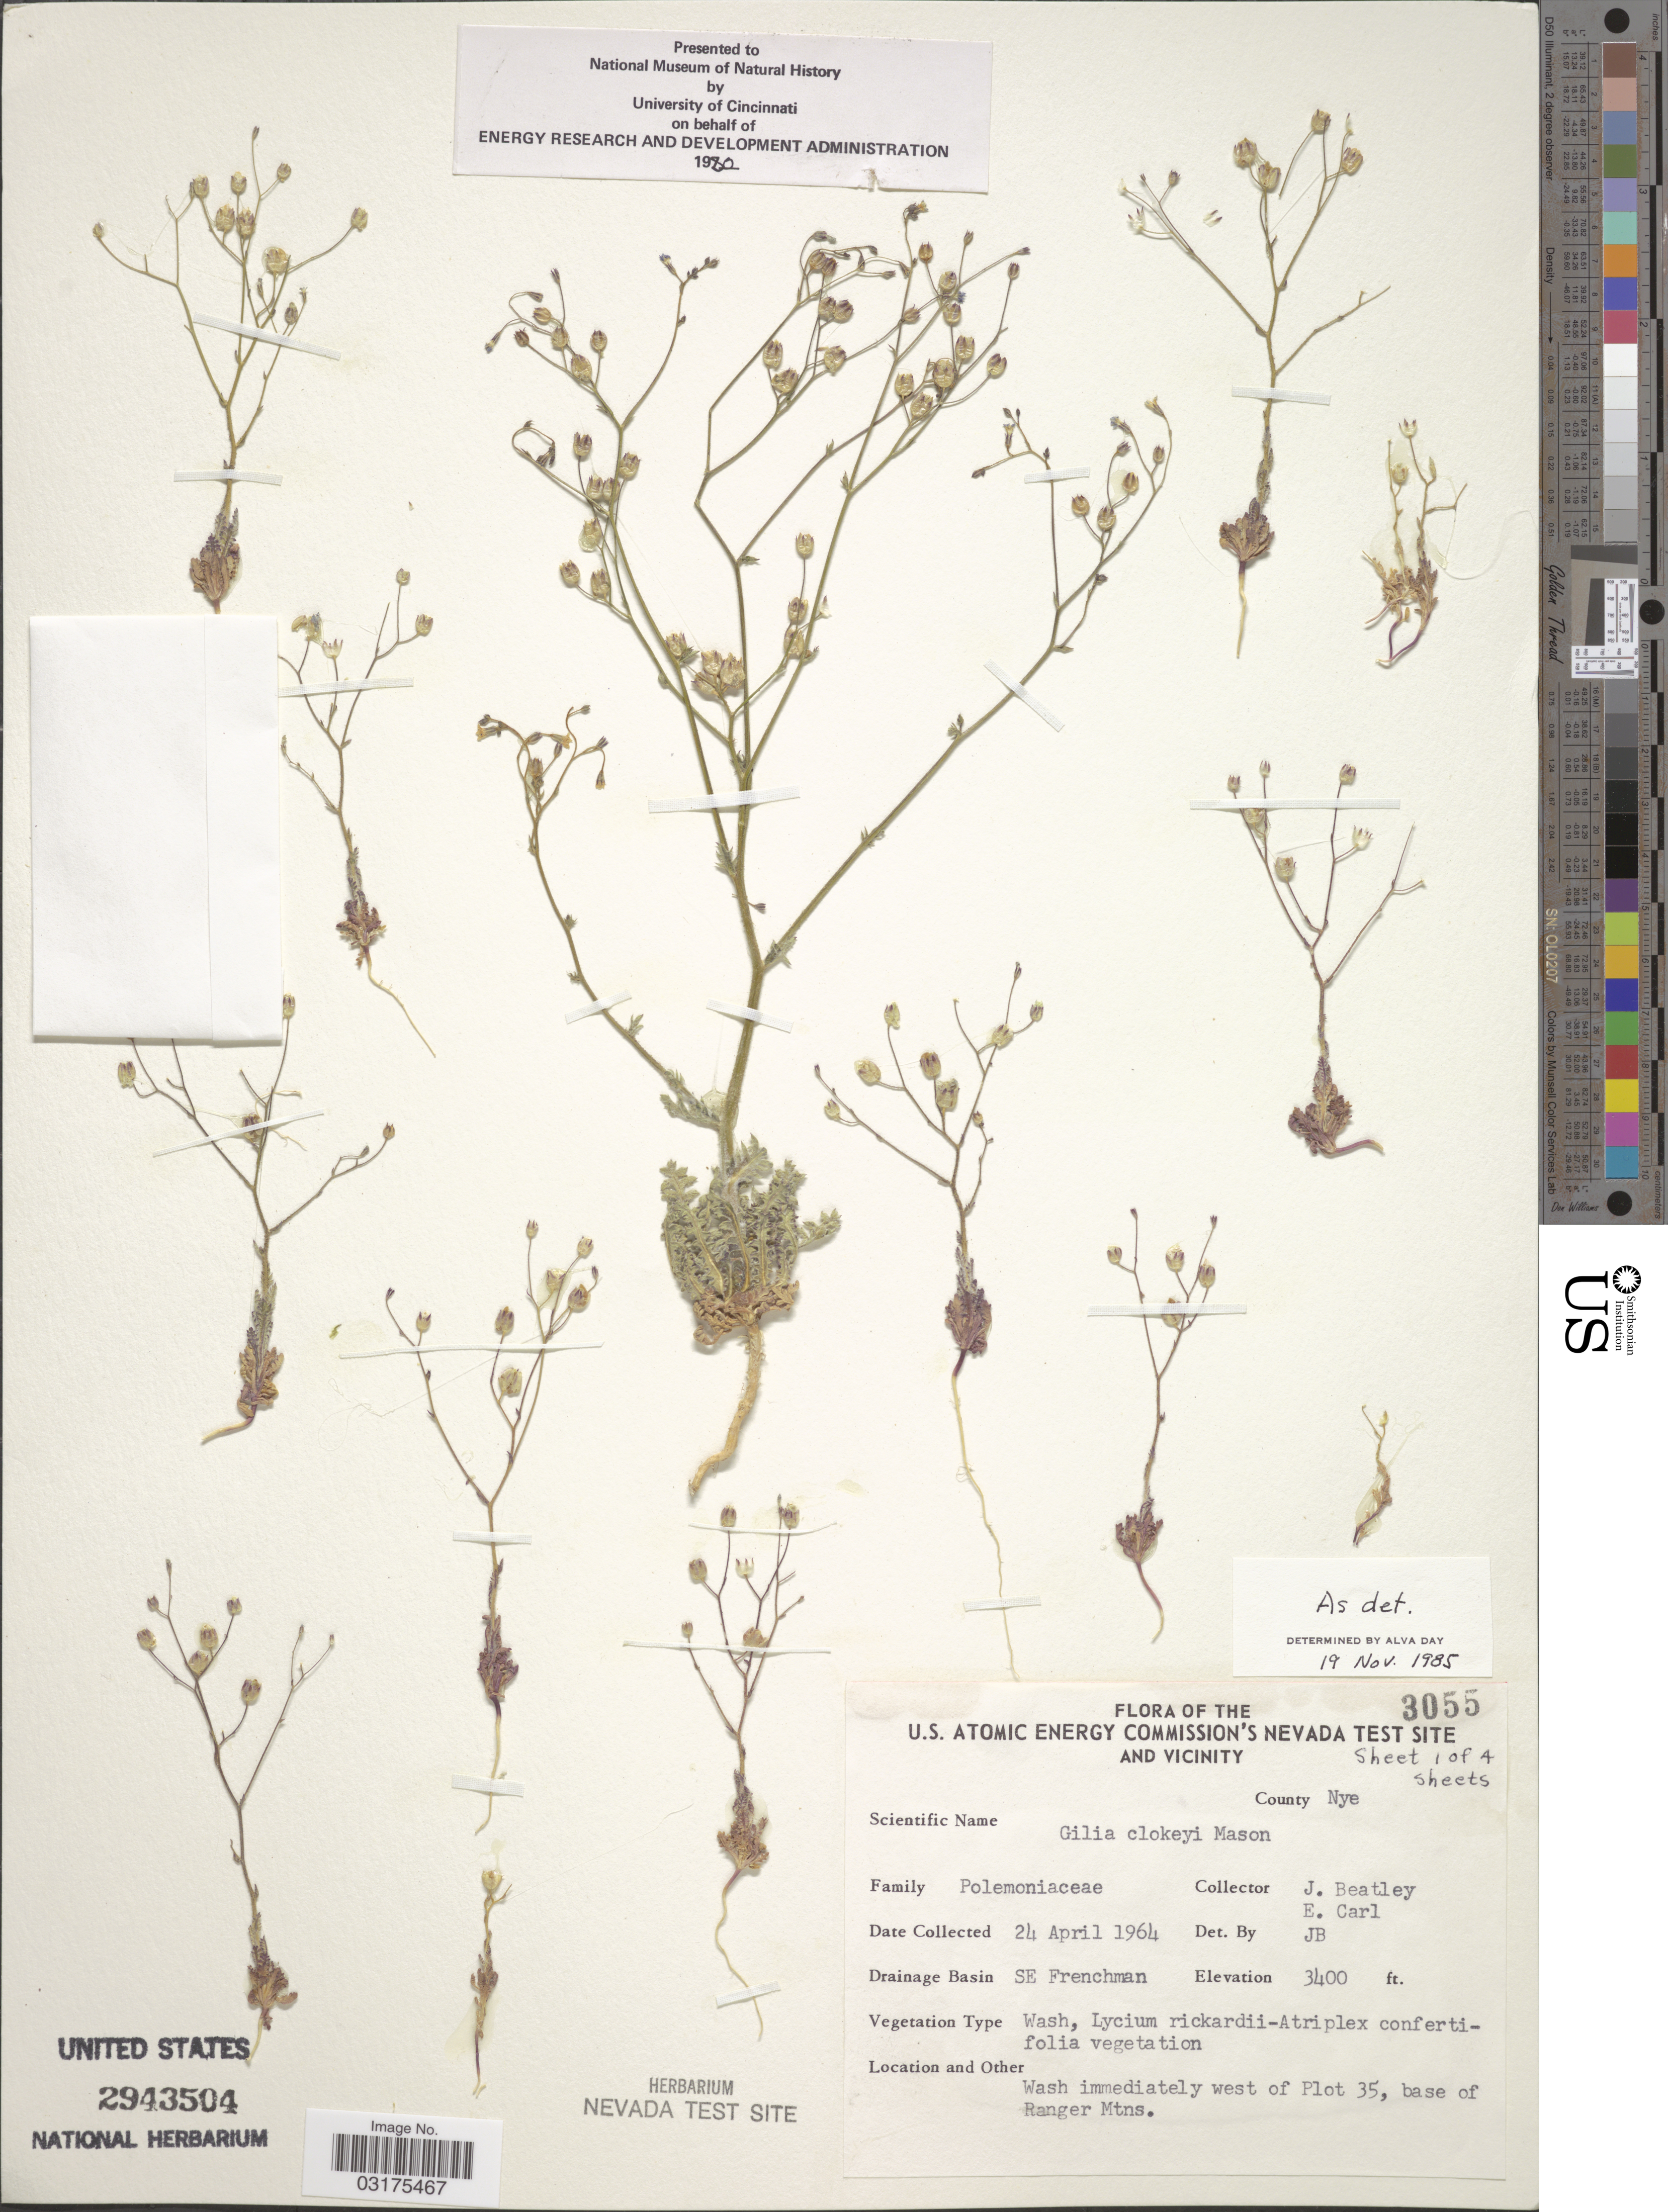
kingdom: Plantae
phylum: Tracheophyta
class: Magnoliopsida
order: Ericales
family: Polemoniaceae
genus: Gilia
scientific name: Gilia clokeyi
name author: H. Mason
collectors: J. C. Beatley & E. Carl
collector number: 3055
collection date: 1964-04-24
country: United States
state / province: Nevada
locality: The U.S. Atomic Energy Commission's Nevada Test Site And Vicinity, County Nye, Drainage Basin SE Frenchman, Wash immediately west of Plot 35, base of Ranger Mtns.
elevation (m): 1036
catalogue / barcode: US 2943504